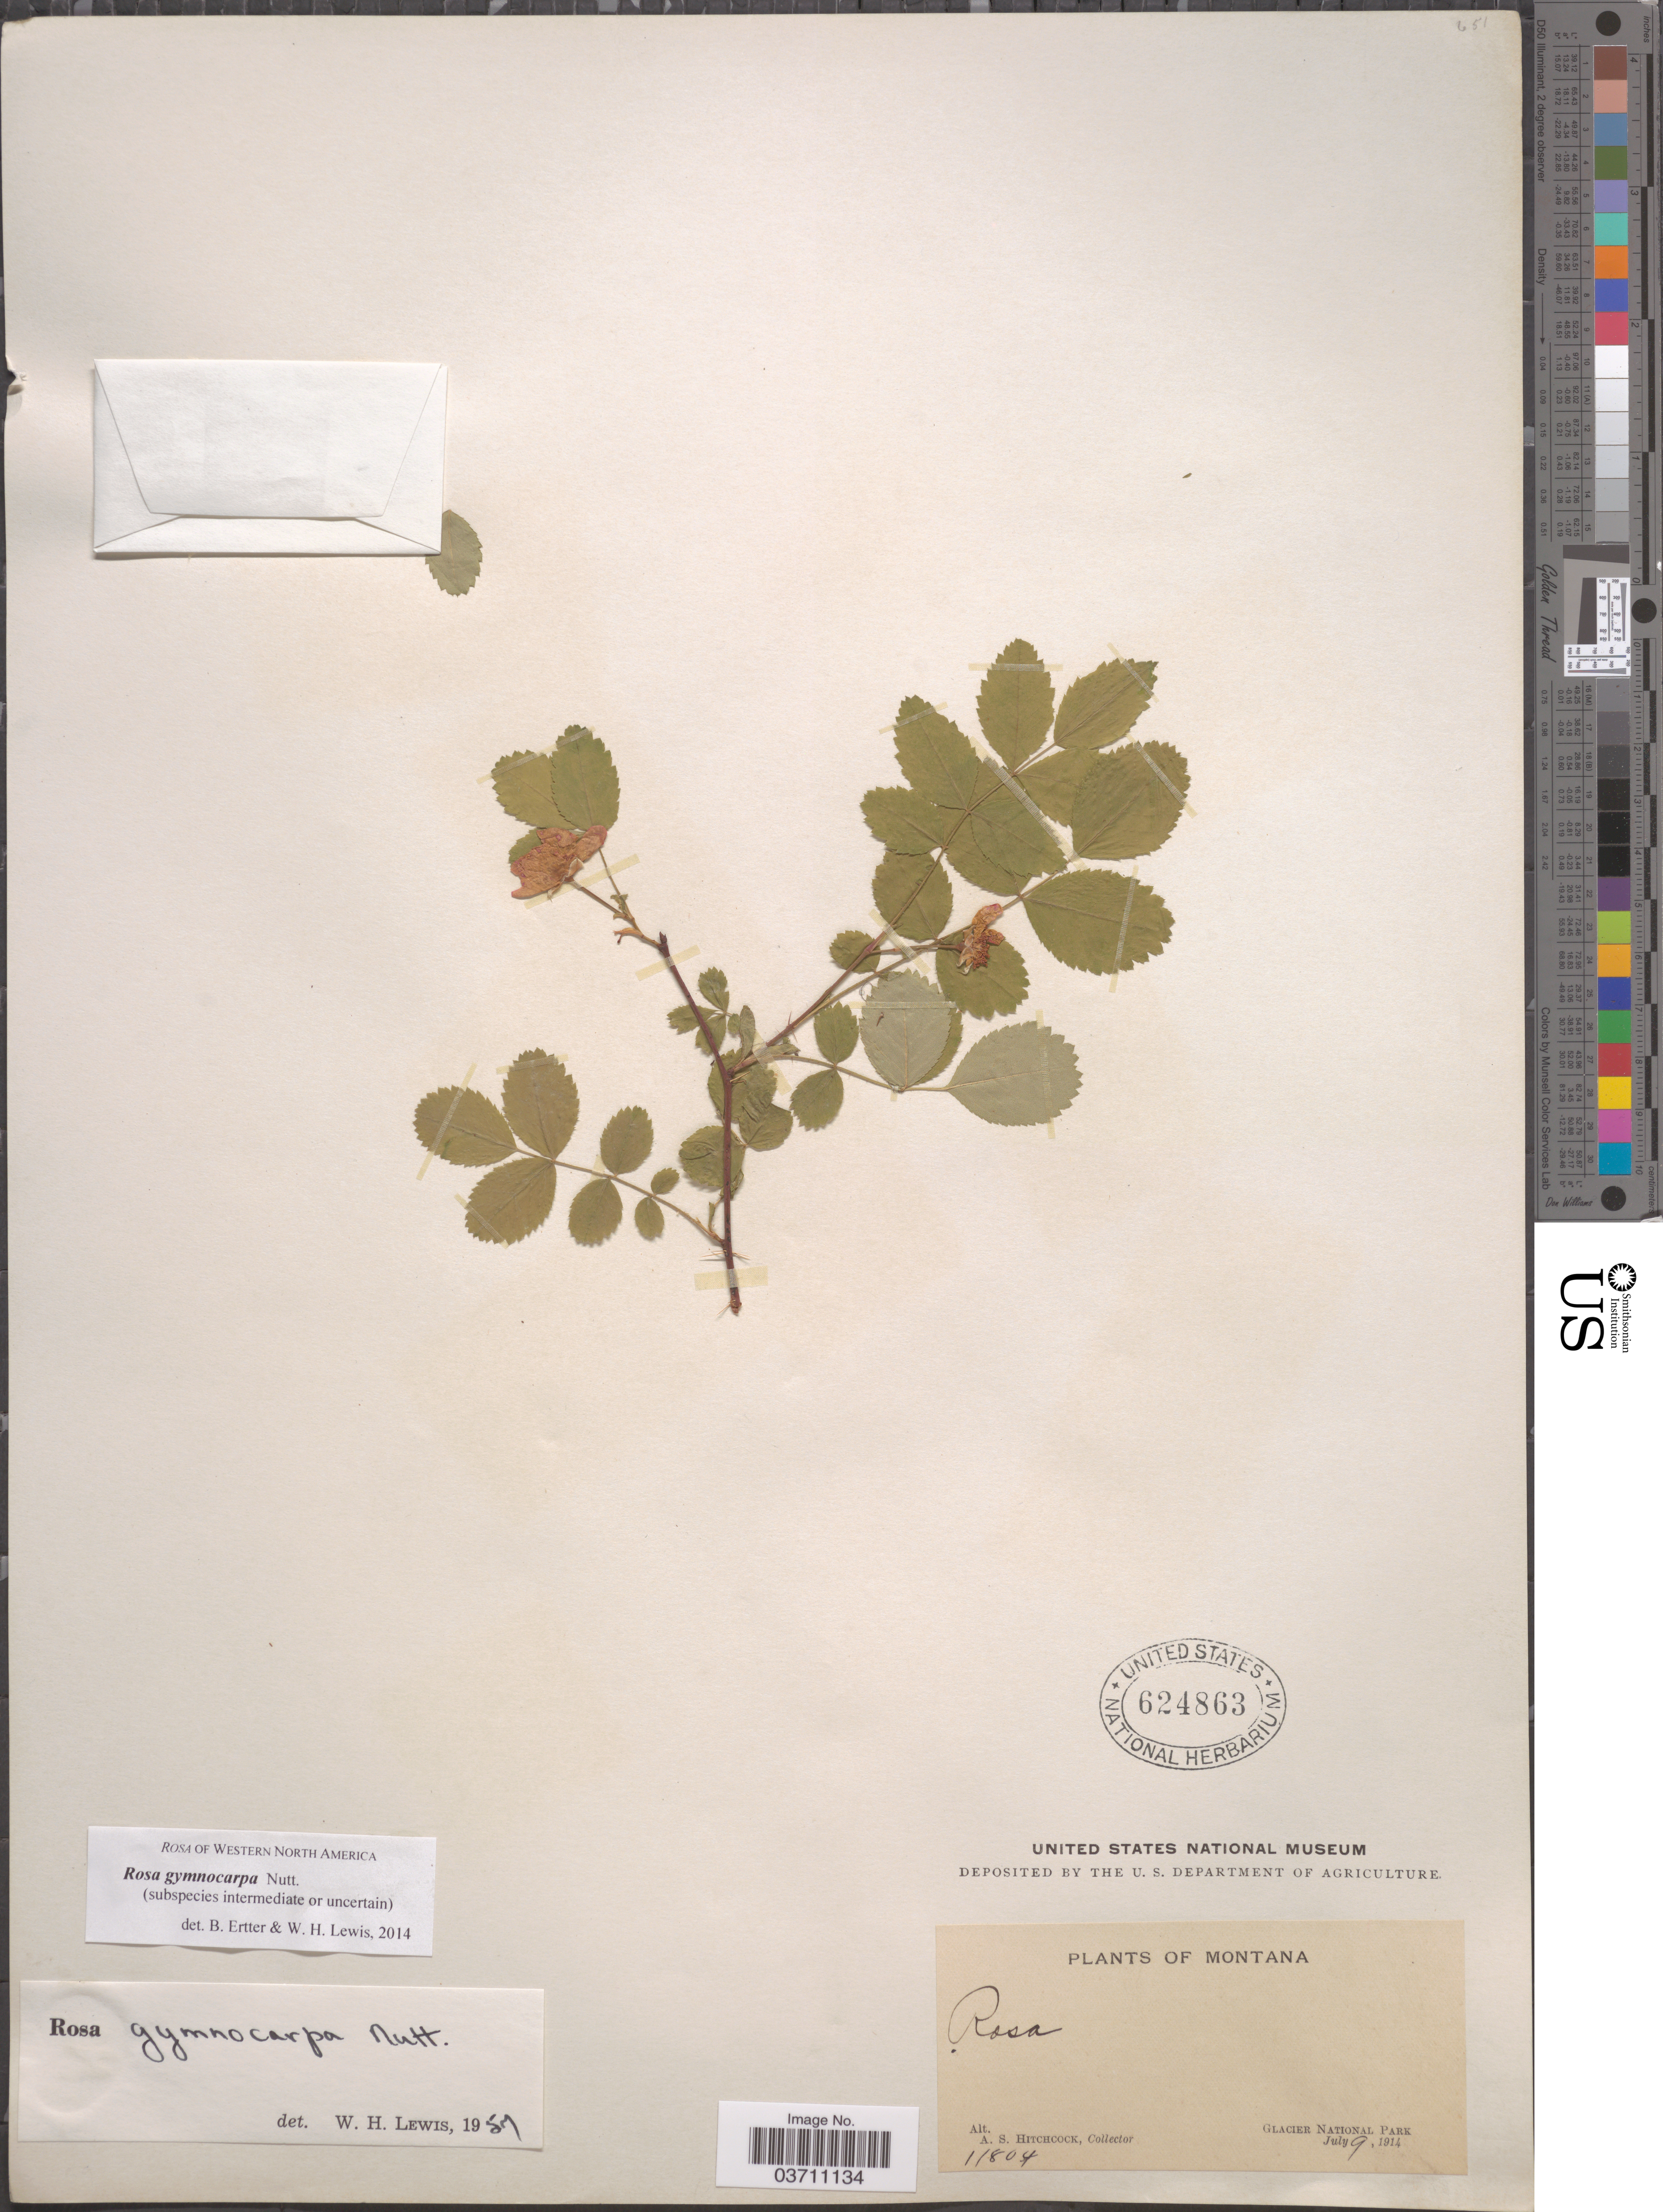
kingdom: Plantae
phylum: Tracheophyta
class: Magnoliopsida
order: Rosales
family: Rosaceae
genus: Rosa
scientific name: Rosa gymnocarpa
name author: Nutt.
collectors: A. S. Hitchcock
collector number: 11804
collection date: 1914-07-09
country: United States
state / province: Montana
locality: Glacier National Park.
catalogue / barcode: US 624863